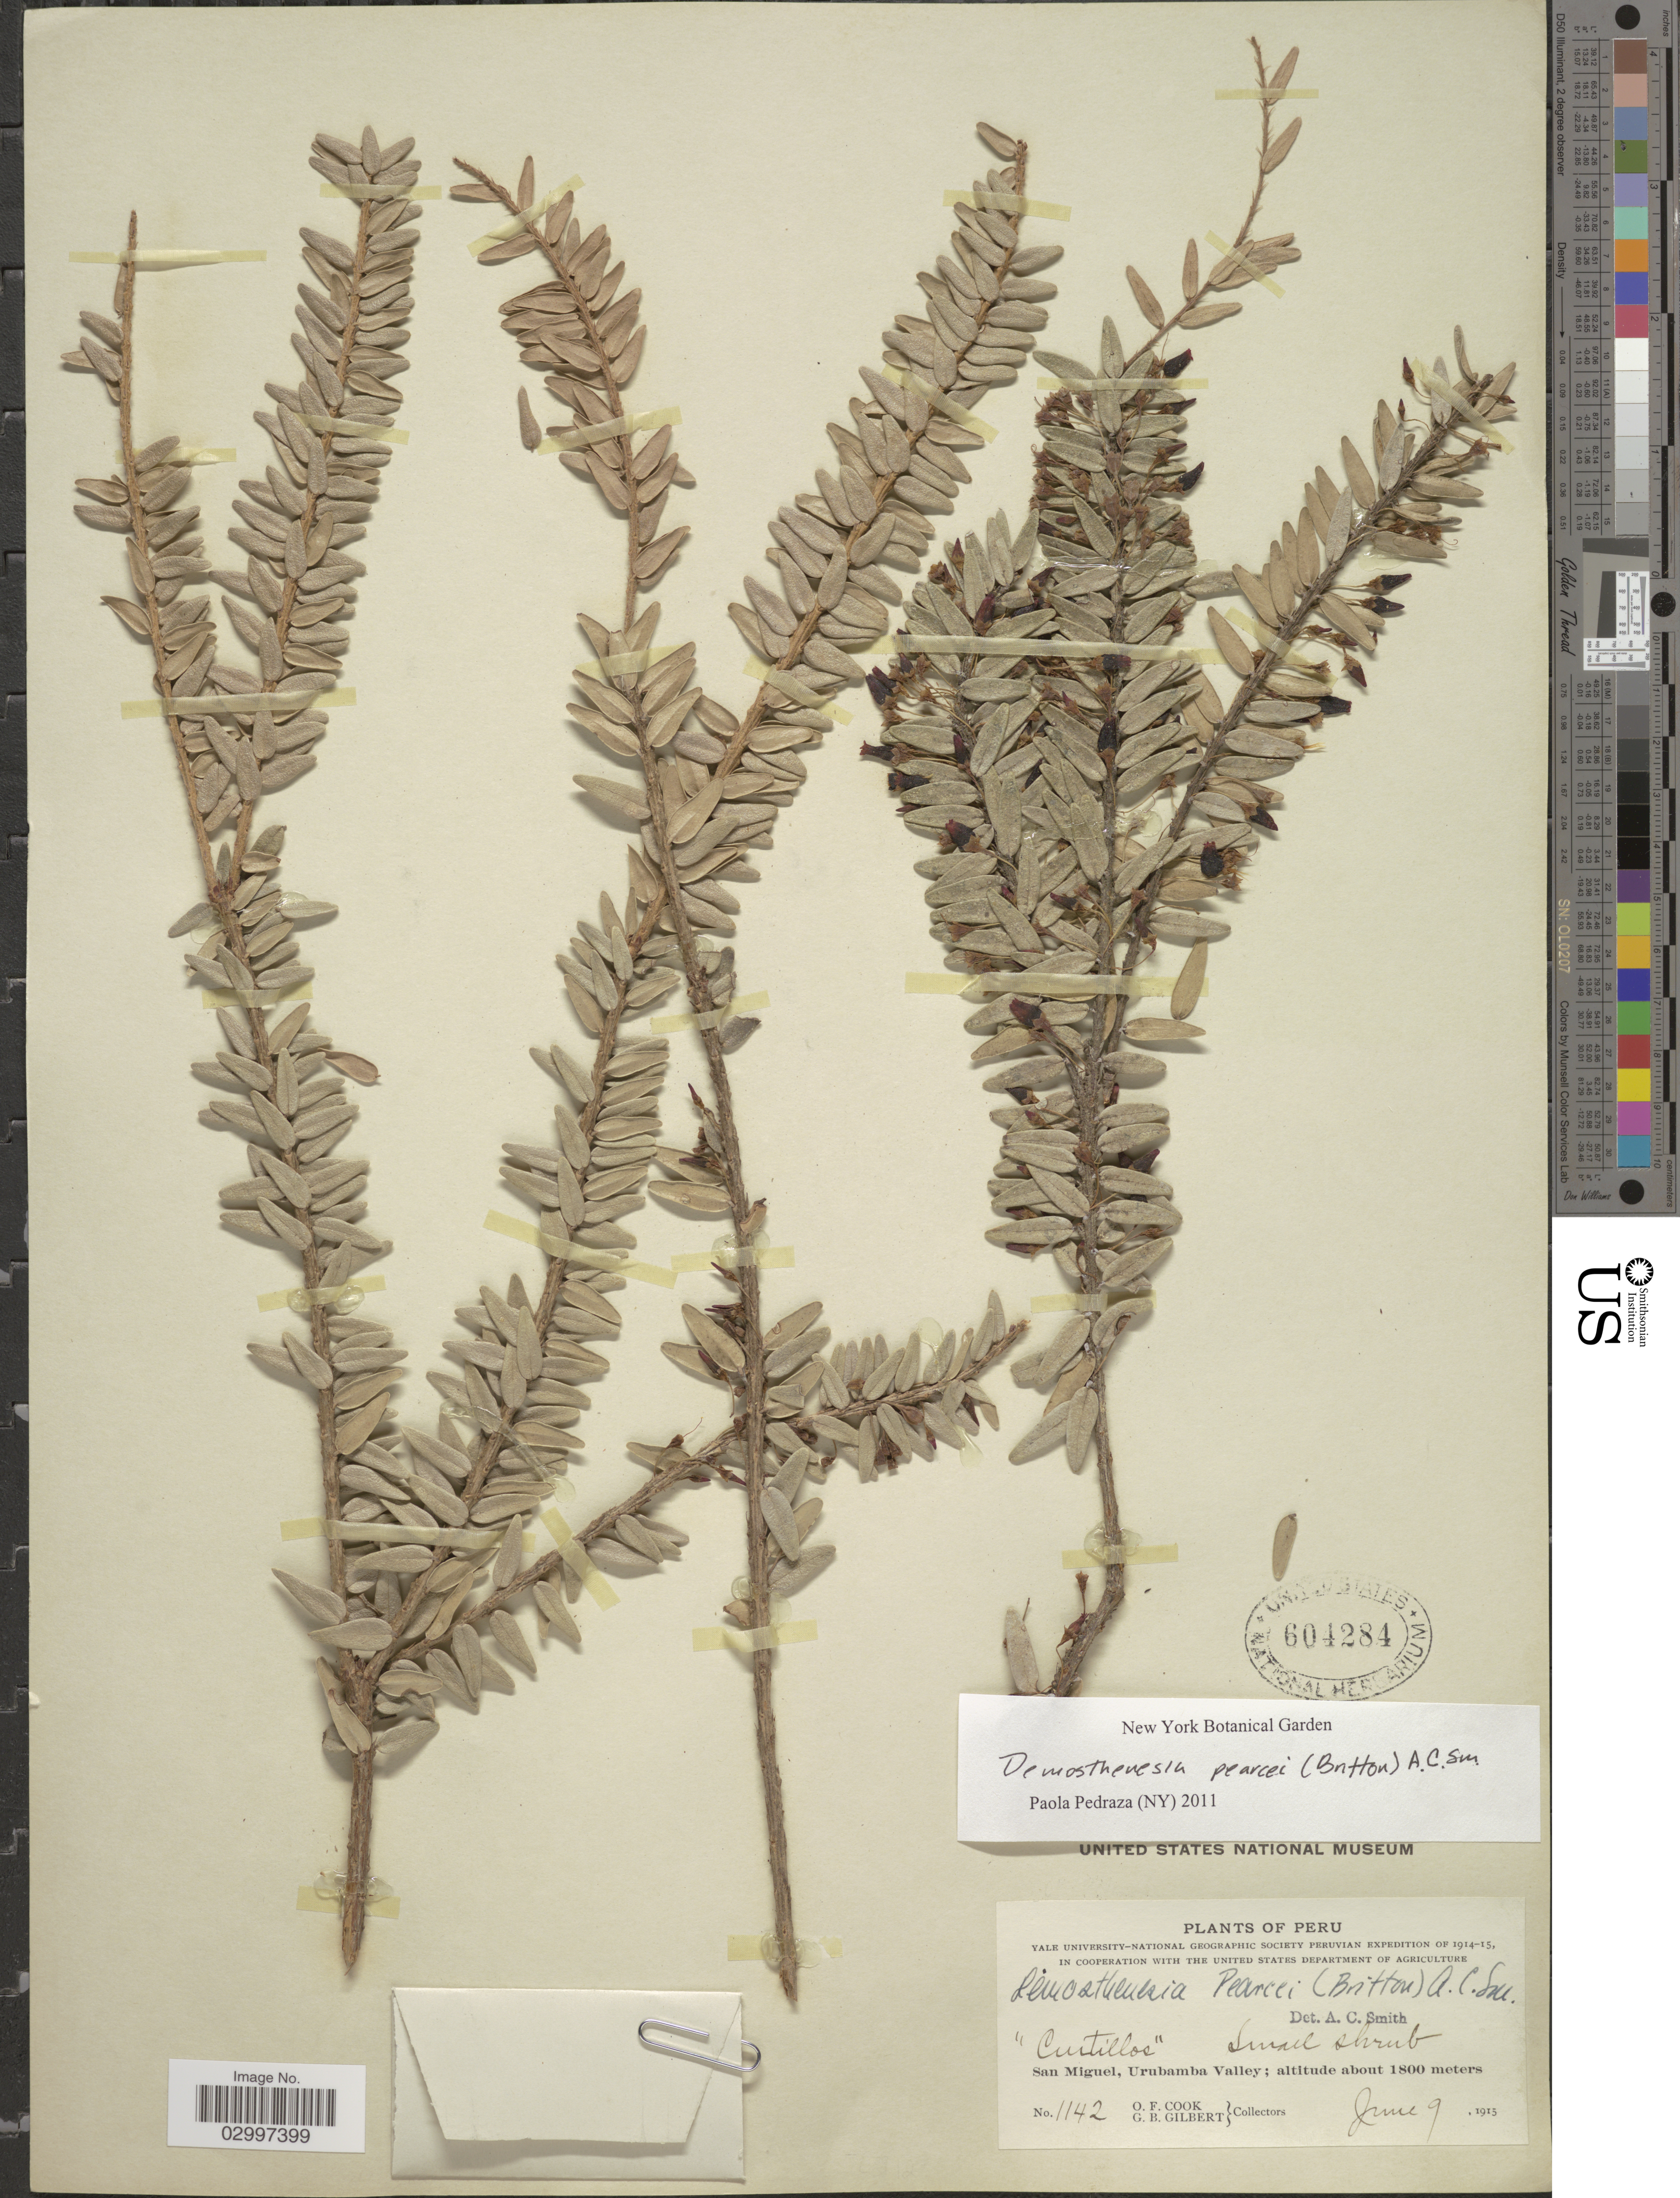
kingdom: Plantae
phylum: Tracheophyta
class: Magnoliopsida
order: Ericales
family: Ericaceae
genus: Demosthenesia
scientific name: Demosthenesia pearcei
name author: (Britton) A.C. Sm.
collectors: O. F. Cook & G. B. Gilbert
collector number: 1142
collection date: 1915-06-09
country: Peru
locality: Curtillos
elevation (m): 1800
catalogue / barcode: US 604284